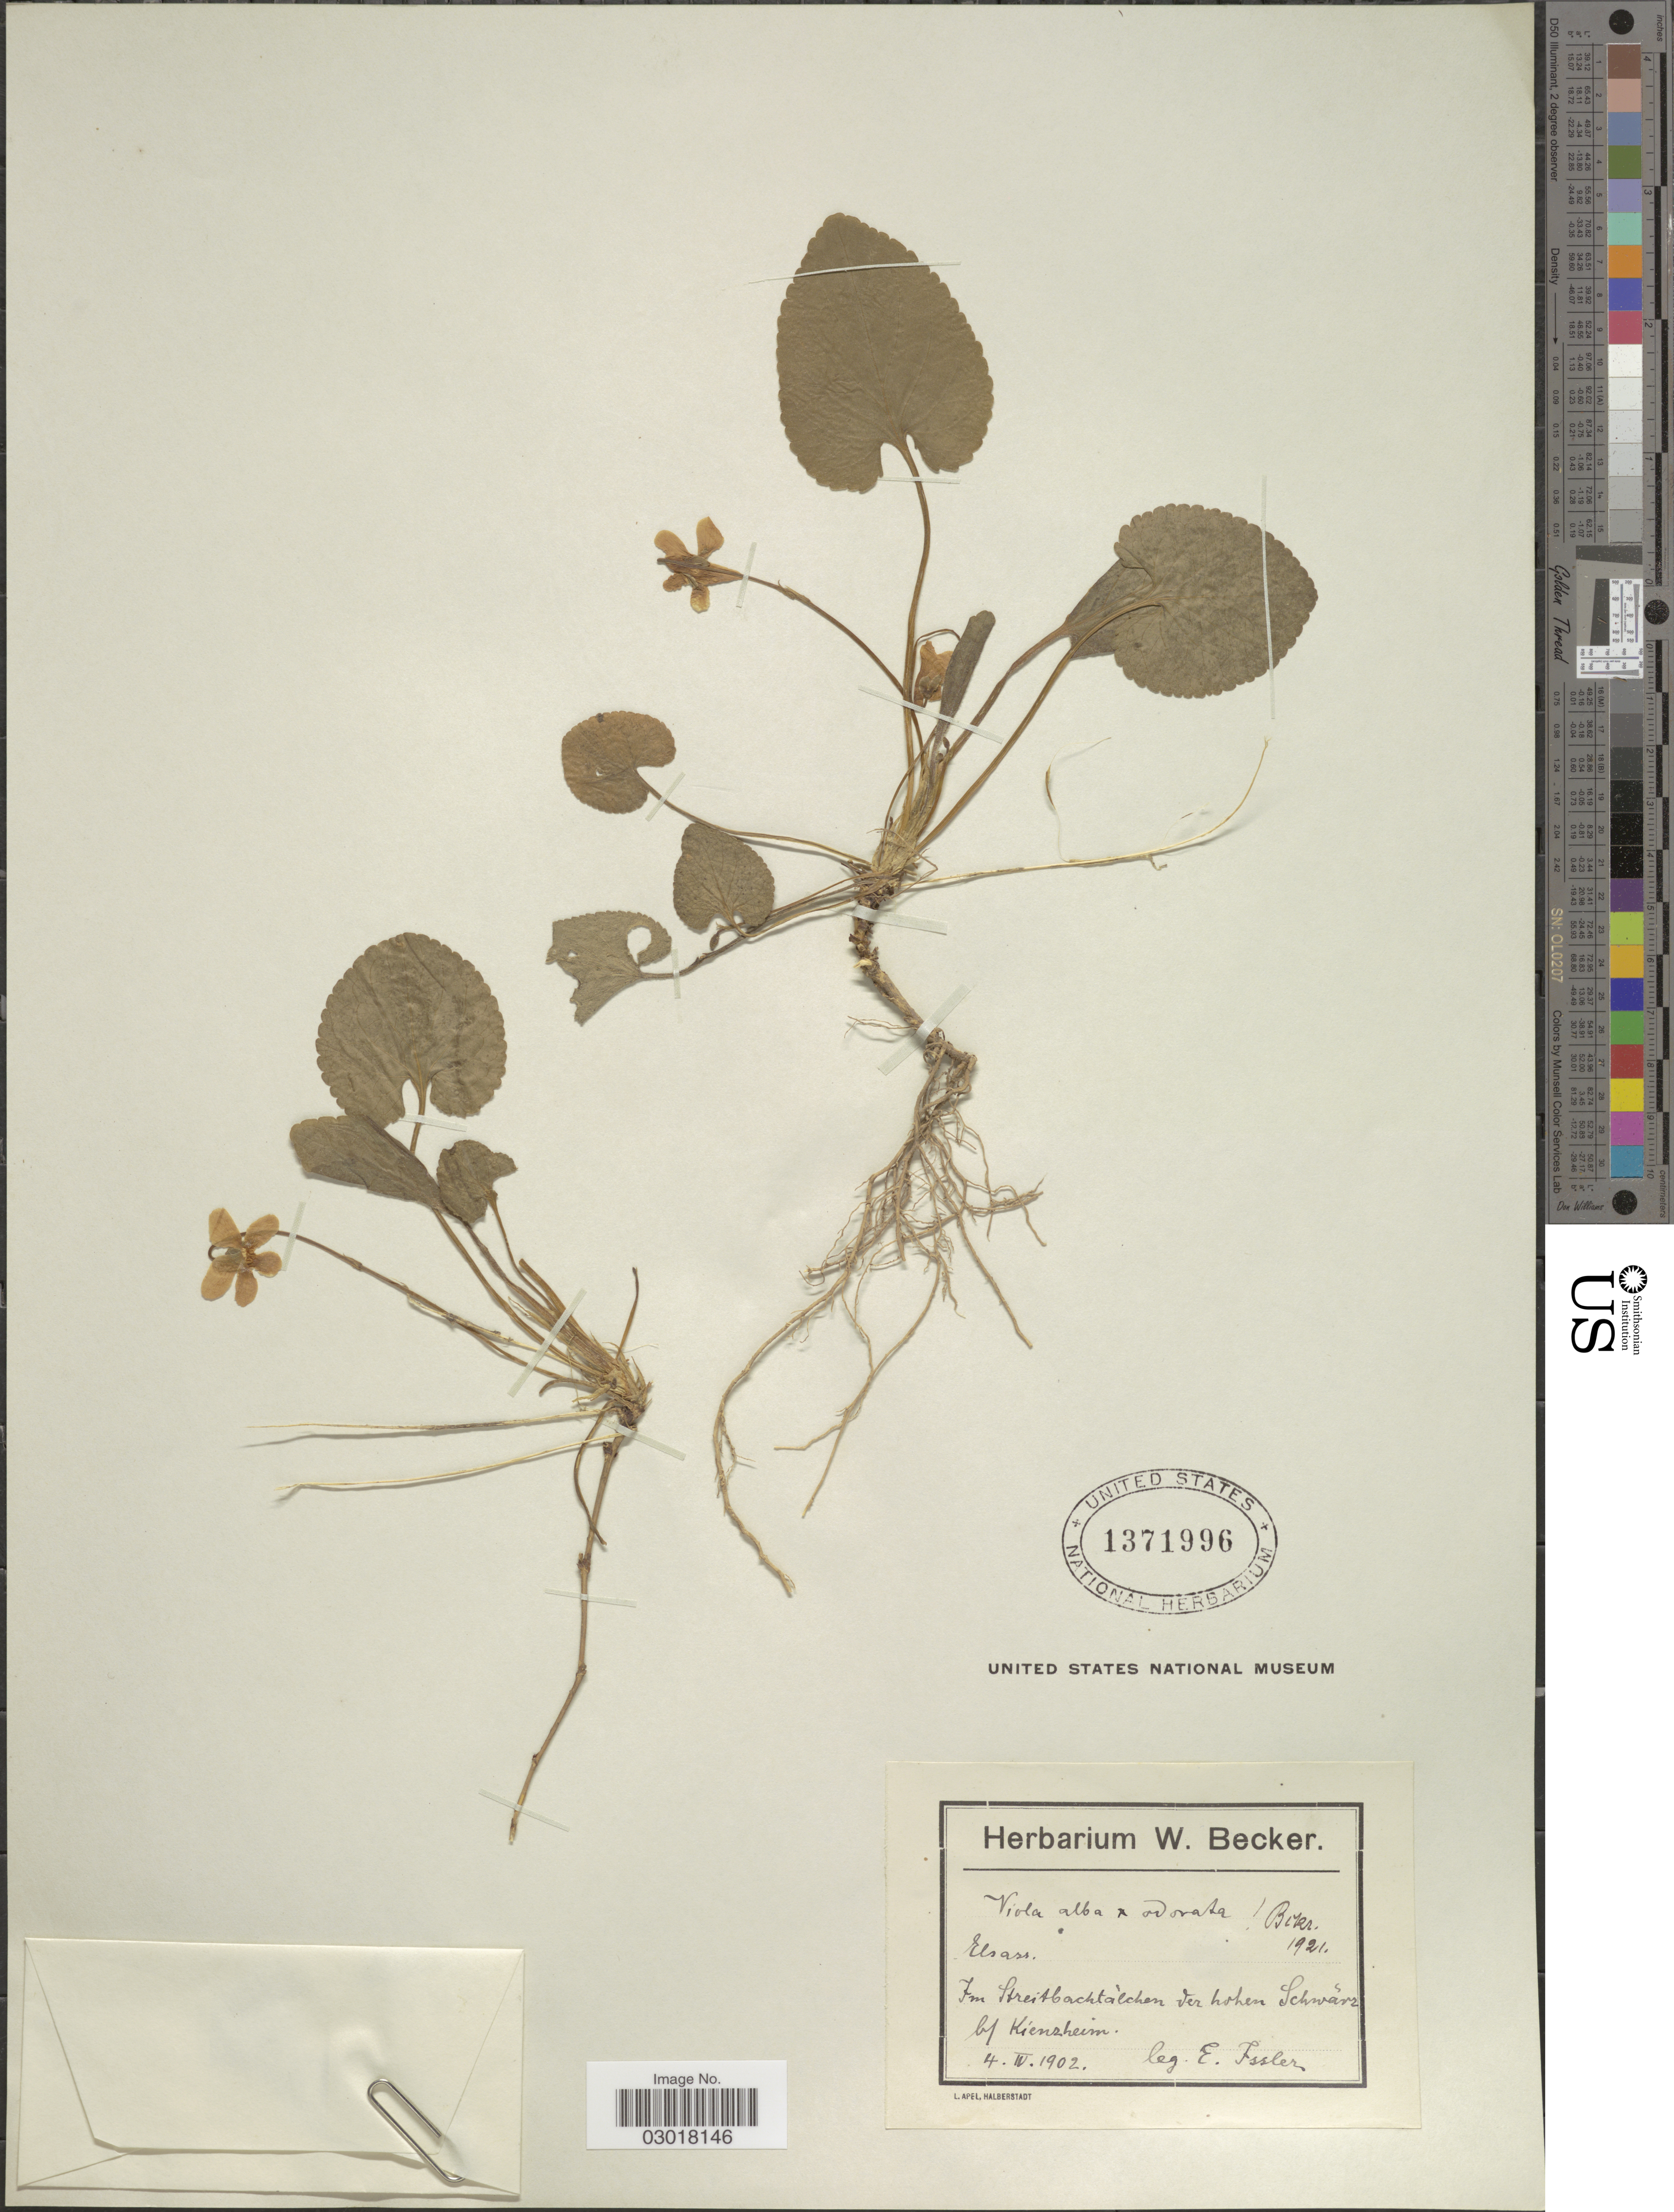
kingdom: Plantae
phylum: Tracheophyta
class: Magnoliopsida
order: Malpighiales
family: Violaceae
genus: Viola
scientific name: Viola alba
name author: Besser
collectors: E. Issler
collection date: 1902-04-04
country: France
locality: Im Streitbachtalchen der hohen Schwärz b. Kienzheim.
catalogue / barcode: US 1371996